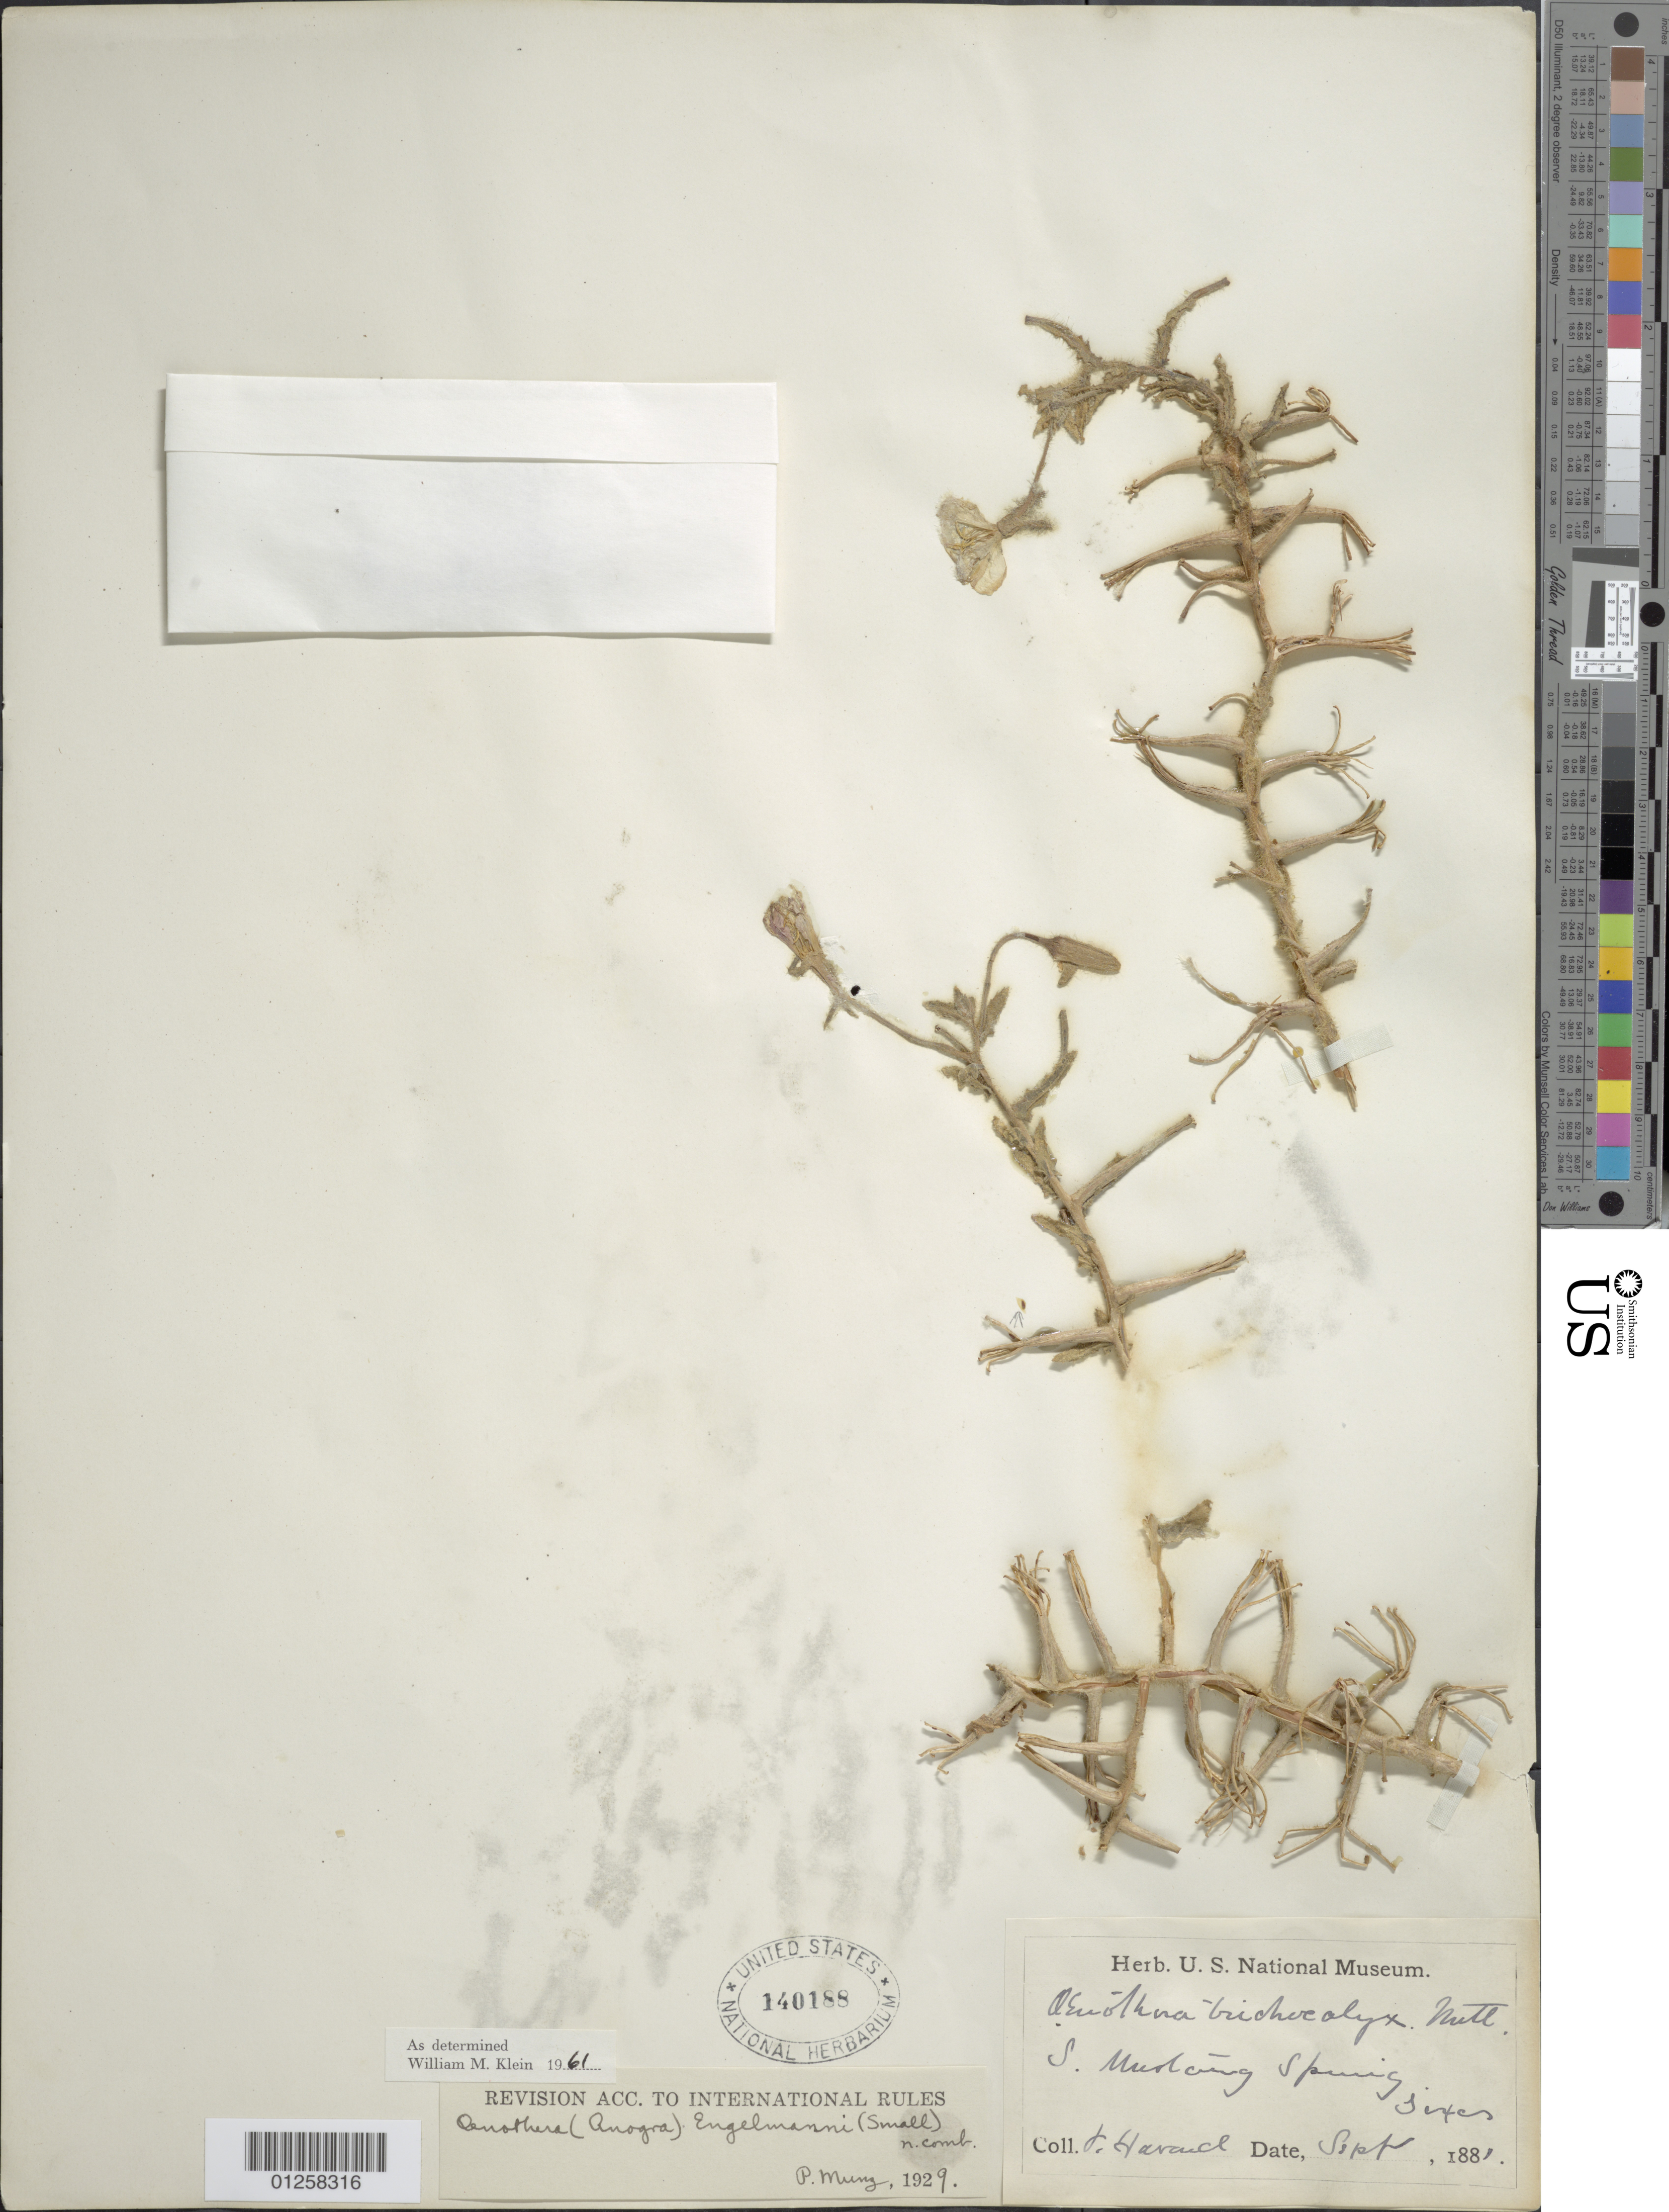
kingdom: Plantae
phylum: Tracheophyta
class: Magnoliopsida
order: Myrtales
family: Onagraceae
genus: Oenothera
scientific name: Oenothera engelmannii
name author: (Small) Munz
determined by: Klein, W. M.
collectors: V. Harvard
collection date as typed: Sep 1881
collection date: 1881-09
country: United States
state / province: Texas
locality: South Mountain, Big Spring.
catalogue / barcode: US 140188